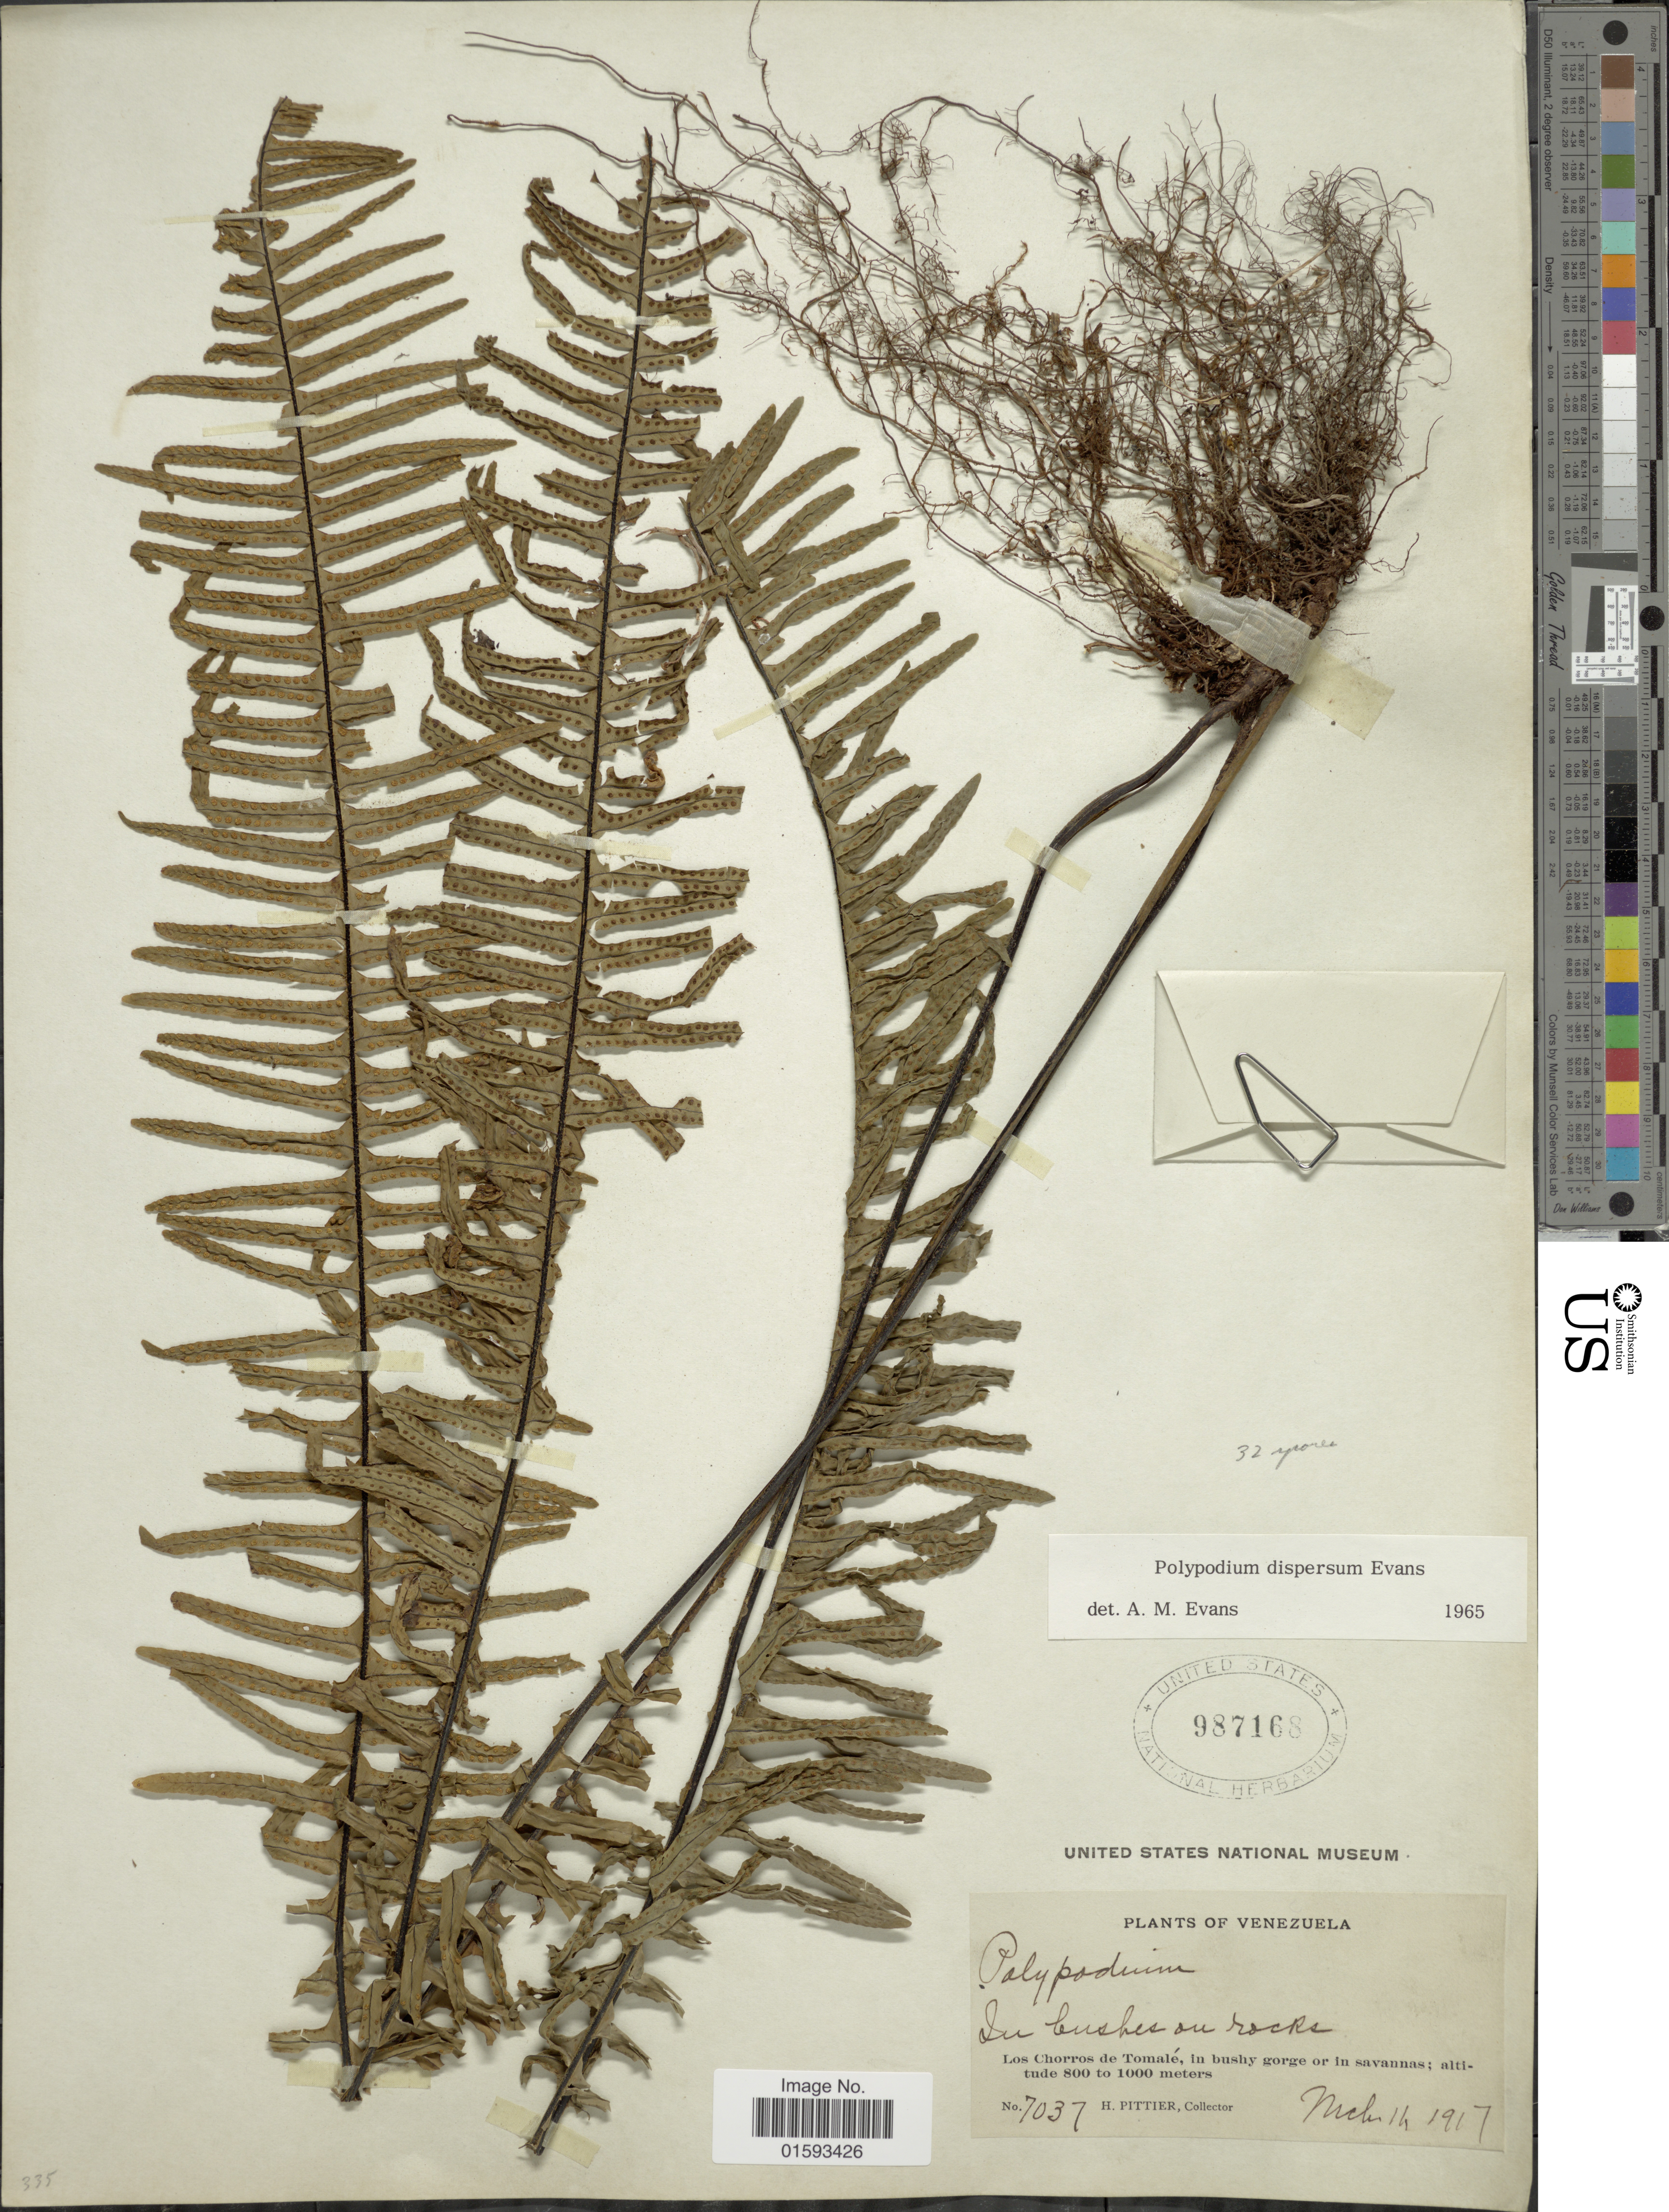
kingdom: Plantae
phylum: Tracheophyta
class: Polypodiopsida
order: Polypodiales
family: Polypodiaceae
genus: Pecluma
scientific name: Pecluma dispersa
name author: (A.M. Evans) M.G. Price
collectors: H. F. Pittier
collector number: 7733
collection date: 1917-03-11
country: Venezuela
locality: Los Chorros de Tomale, in bushy gorge or in savannas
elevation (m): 800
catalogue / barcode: US 987168